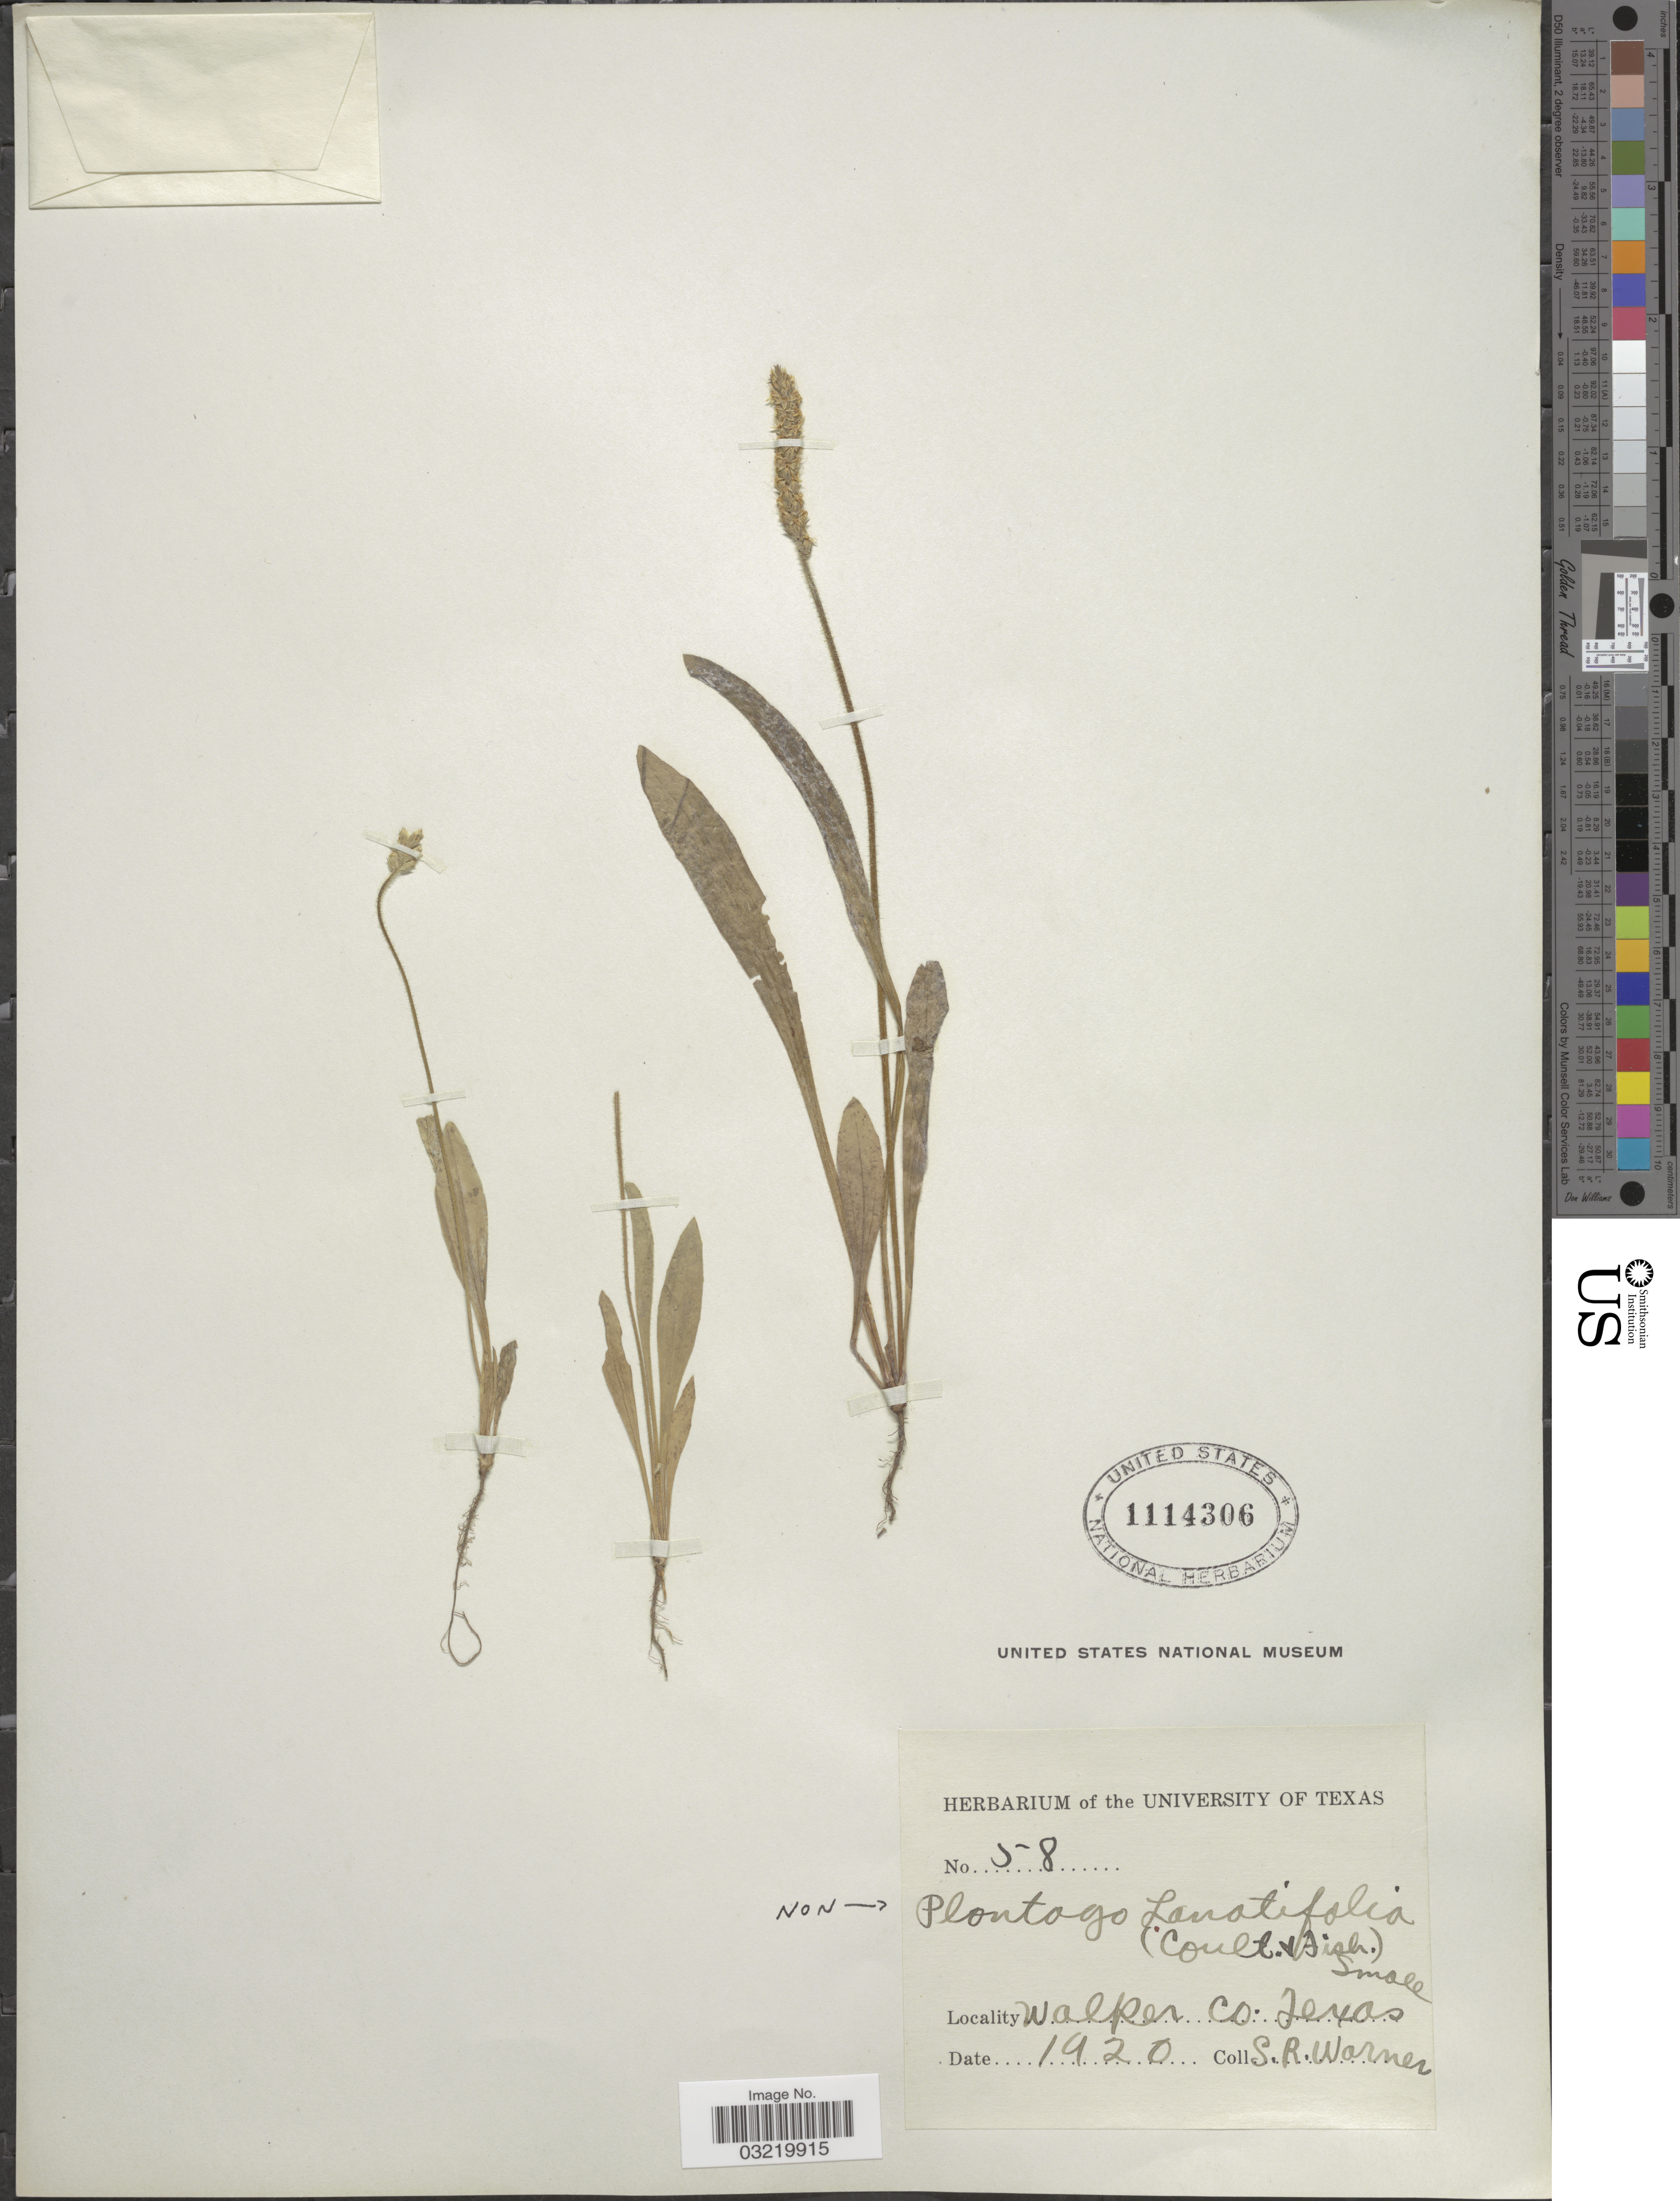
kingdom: Plantae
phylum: Tracheophyta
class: Magnoliopsida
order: Lamiales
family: Plantaginaceae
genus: Plantago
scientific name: Plantago virginica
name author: L.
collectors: S. Warner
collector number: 58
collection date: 1920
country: United States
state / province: Texas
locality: Walker Co.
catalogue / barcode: US 1114306